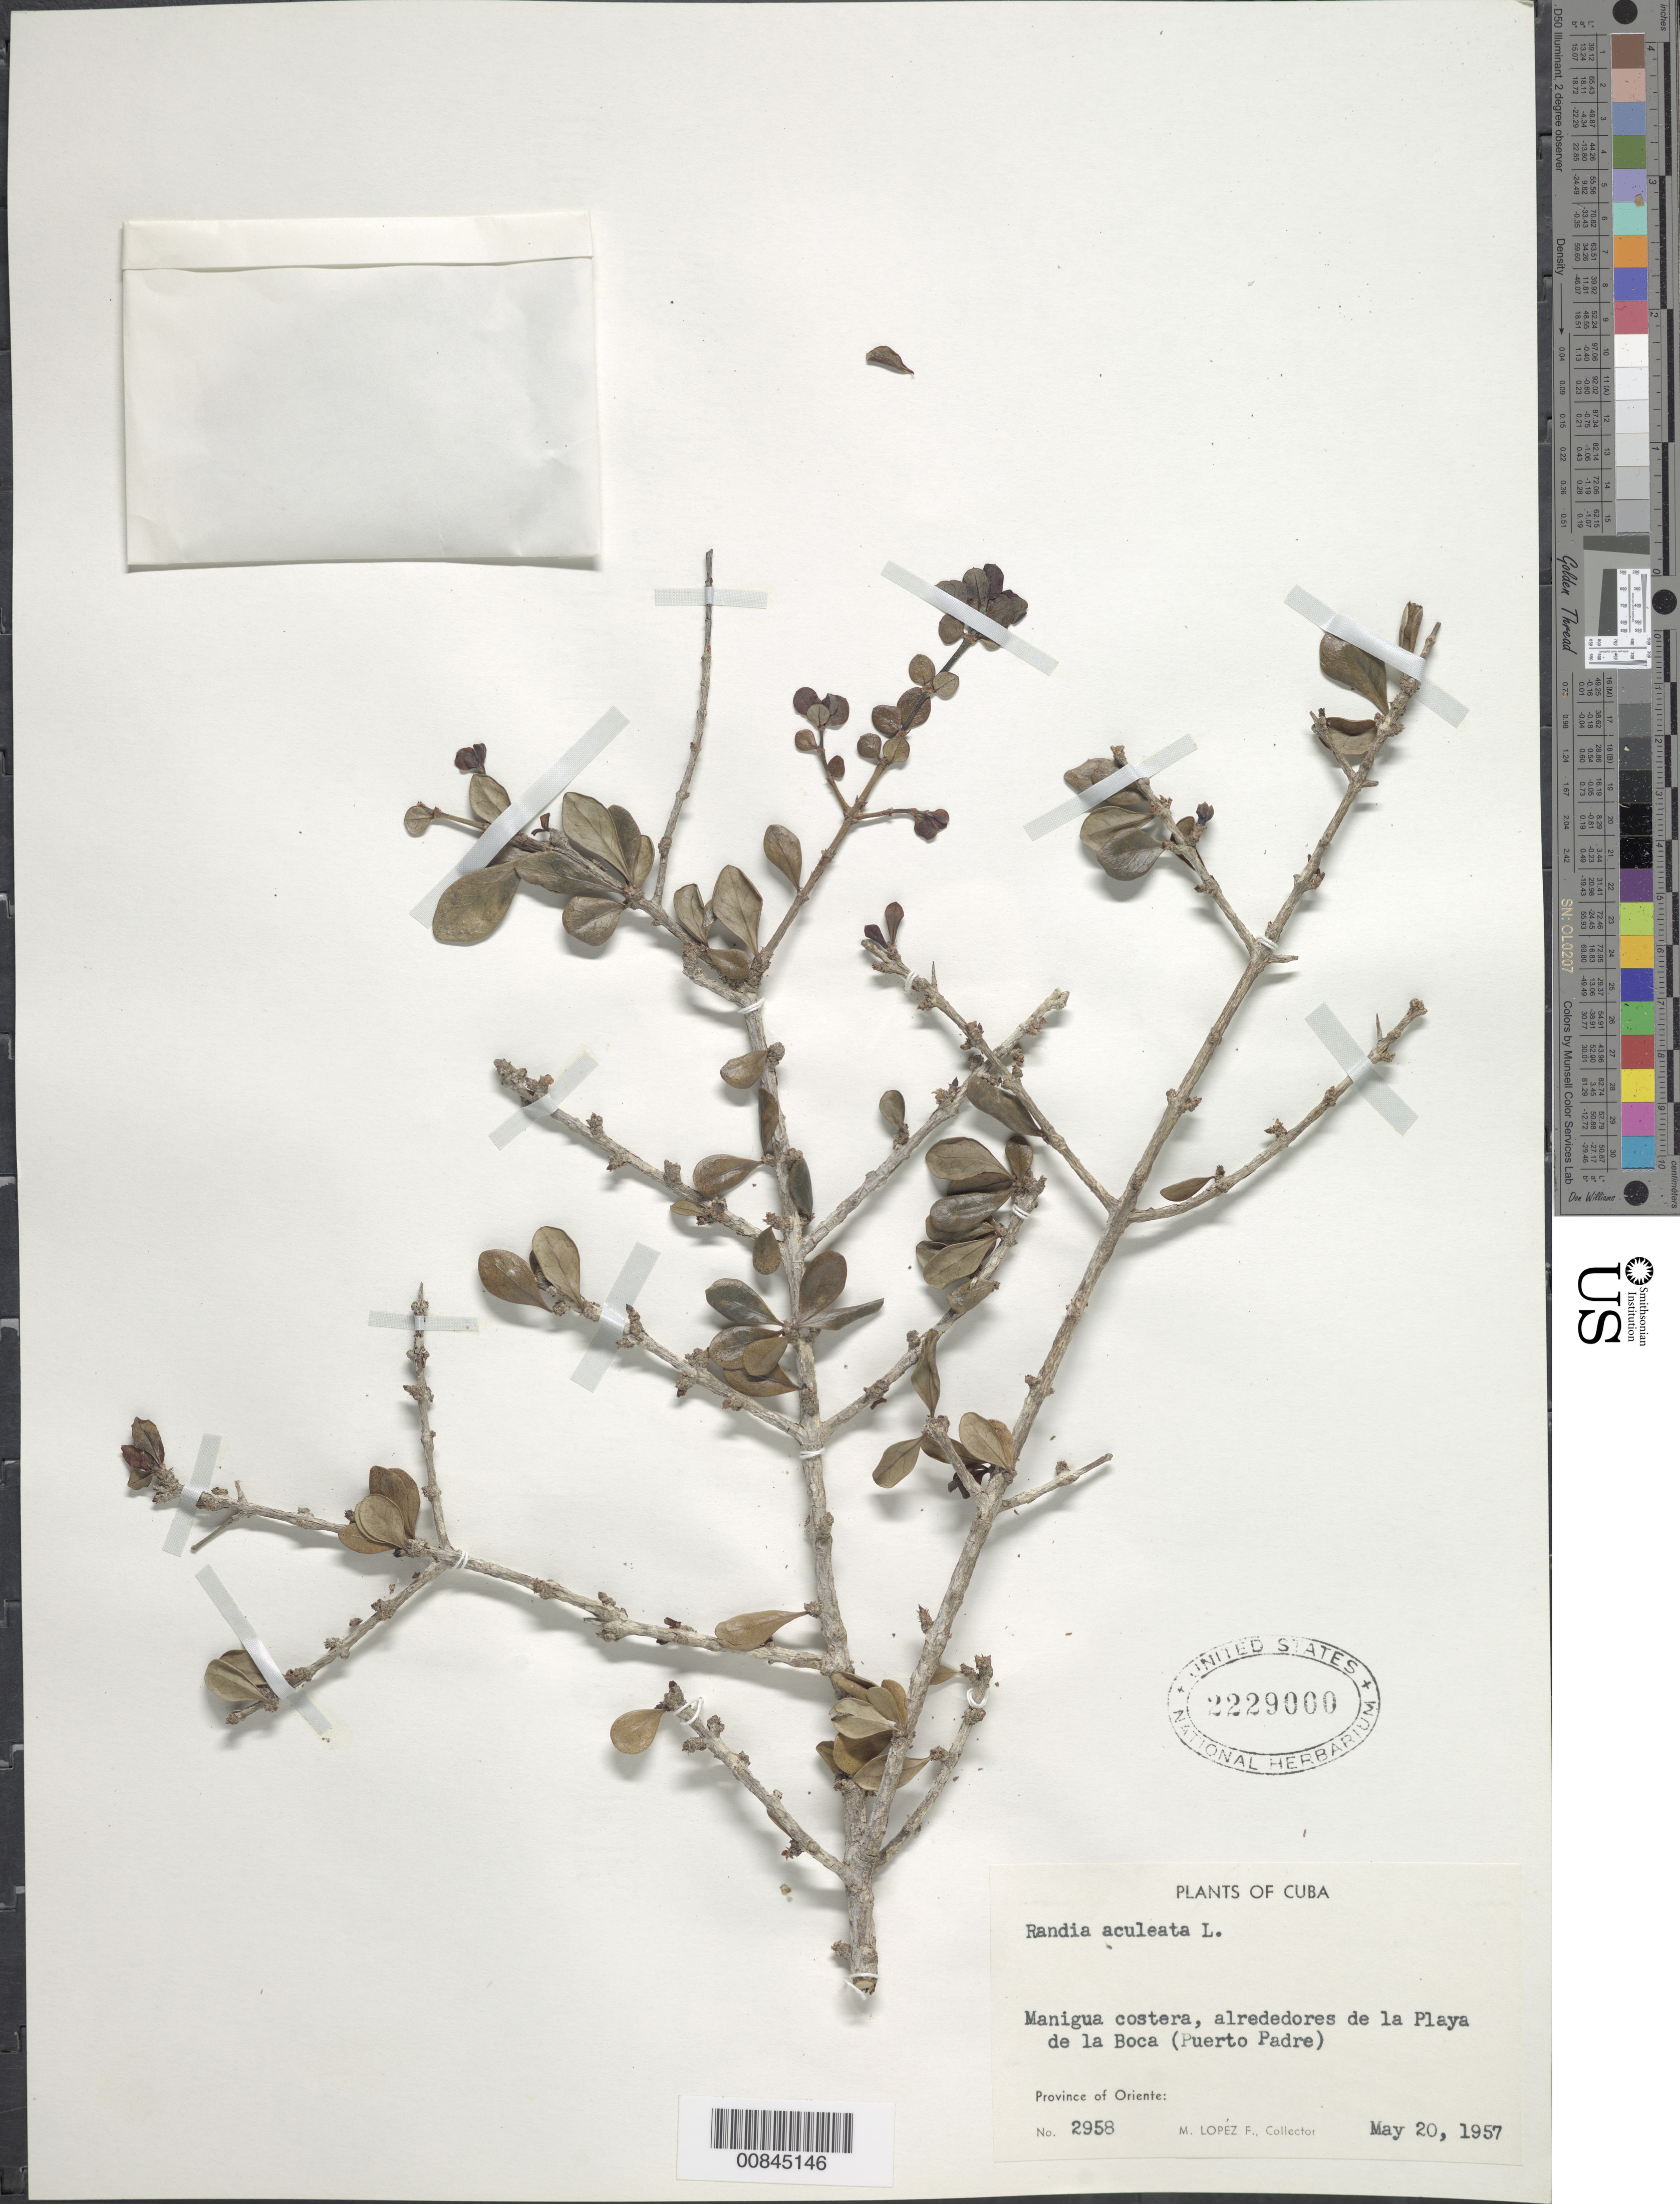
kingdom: Plantae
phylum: Tracheophyta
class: Magnoliopsida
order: Gentianales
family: Rubiaceae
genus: Randia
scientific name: Randia aculeata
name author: L.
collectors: M. López Figueiras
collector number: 2958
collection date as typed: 20 May 1957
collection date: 1957-05-20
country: Cuba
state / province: Oriente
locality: Manigua costera, alrededores de la Playa de la Boca (Puerto Padre)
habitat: Coast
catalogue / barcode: US 2229000